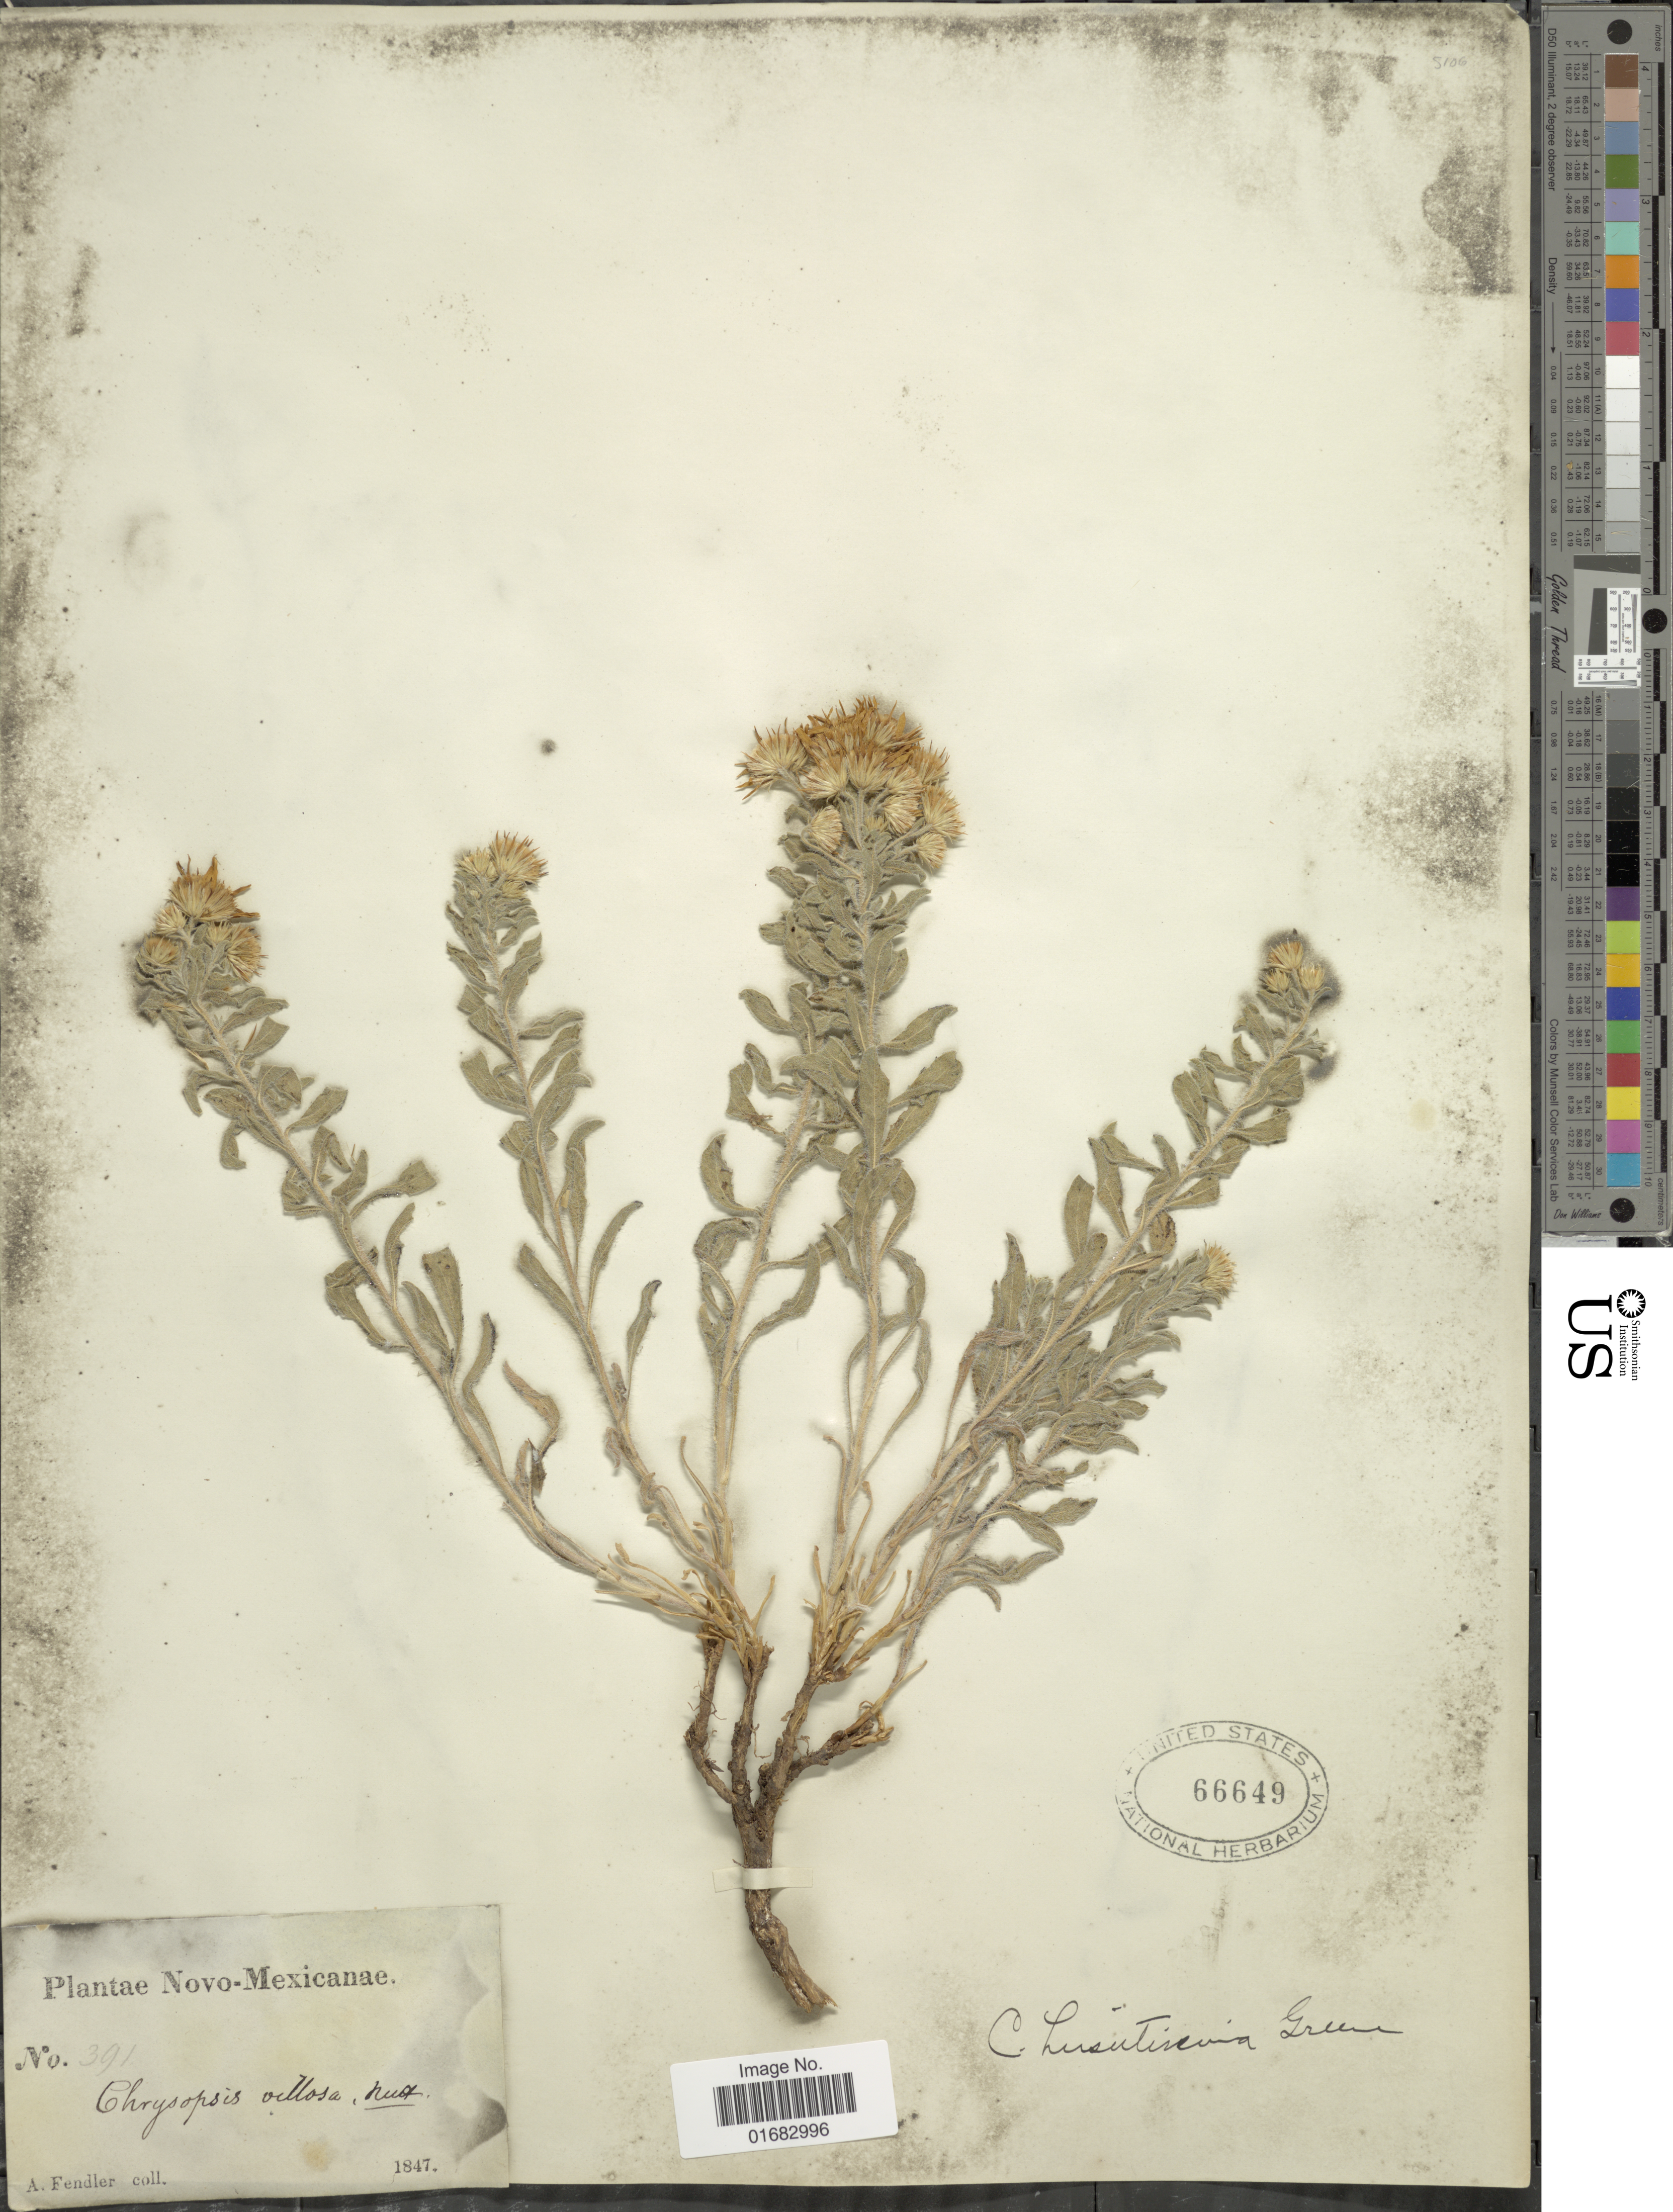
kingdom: Plantae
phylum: Tracheophyta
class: Magnoliopsida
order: Asterales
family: Asteraceae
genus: Heterotheca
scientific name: Heterotheca villosa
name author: (Pursh) Shinners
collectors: A. Fendler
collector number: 391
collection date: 1847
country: United States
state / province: New Mexico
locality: Novo-Mexicanae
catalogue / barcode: US 66649